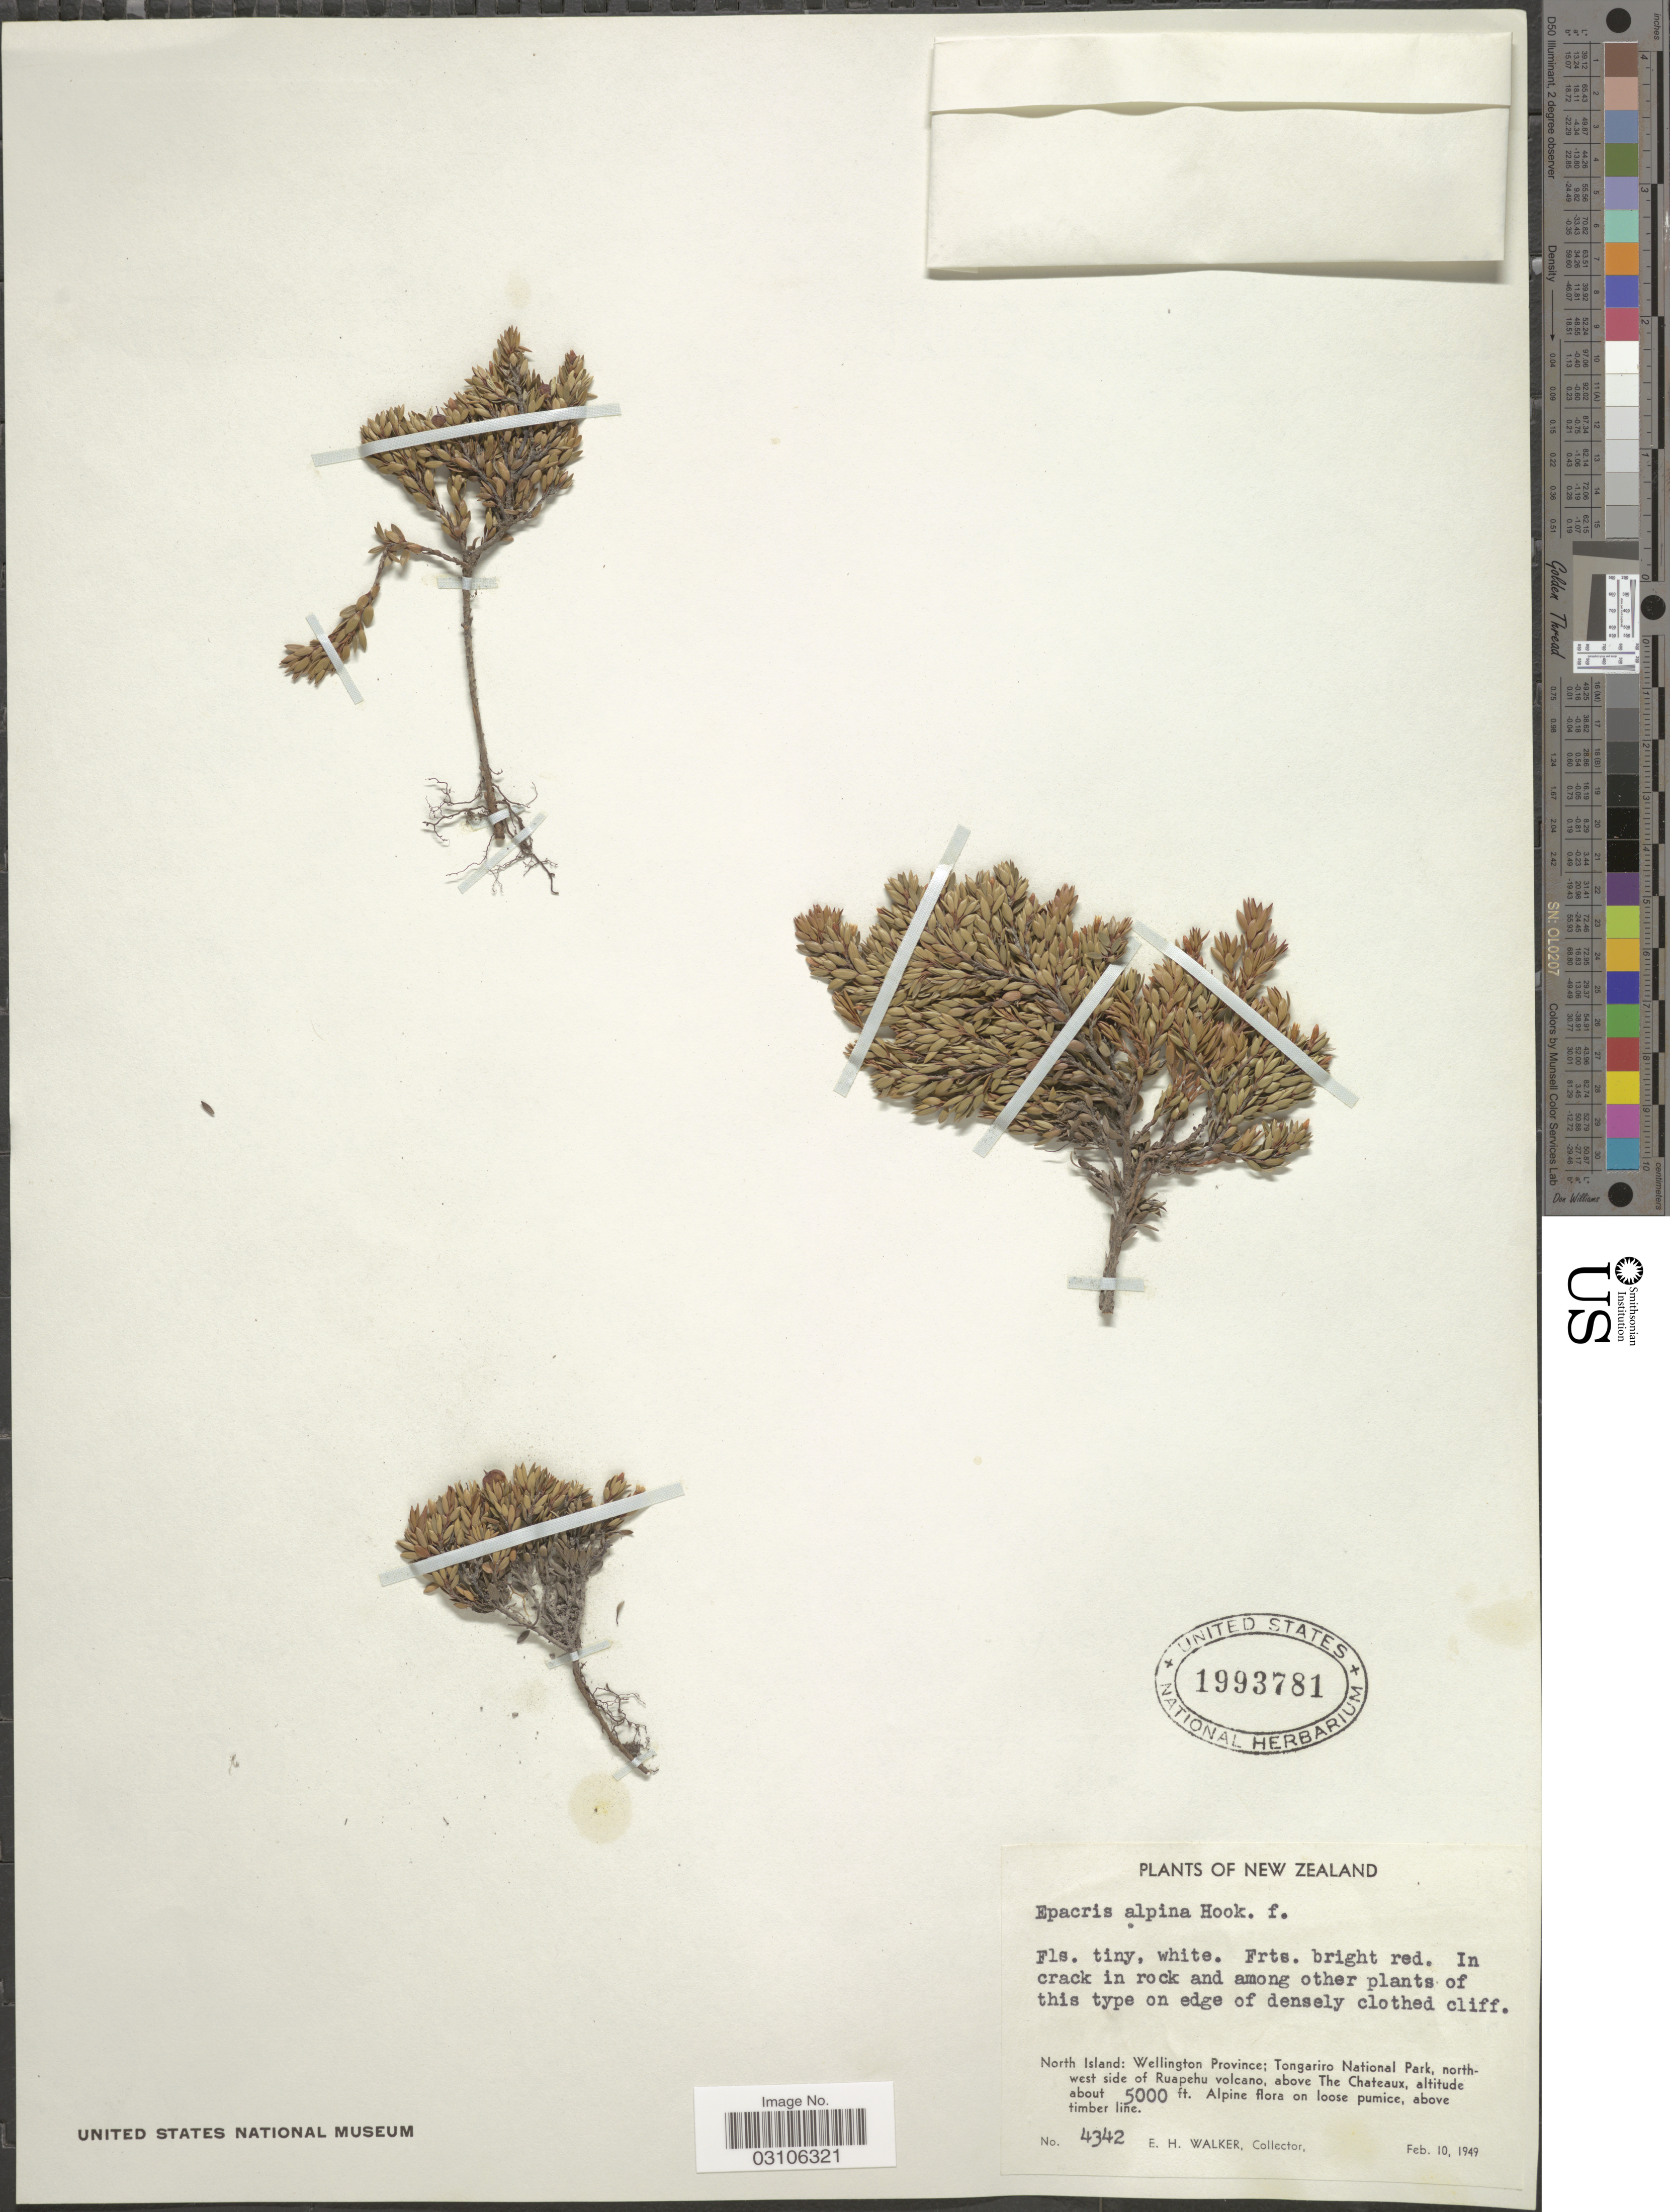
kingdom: Plantae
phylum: Tracheophyta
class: Magnoliopsida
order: Ericales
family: Ericaceae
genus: Epacris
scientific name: Epacris alpina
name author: Hook. f.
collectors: E. H. Walker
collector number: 4342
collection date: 1949-02-10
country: New Zealand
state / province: Wellington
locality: North Island: Wellington Province: Tongariro National Park, northwest side of Ruapehu volcano, above The Chateaux.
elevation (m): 1524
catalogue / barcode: US 1993781